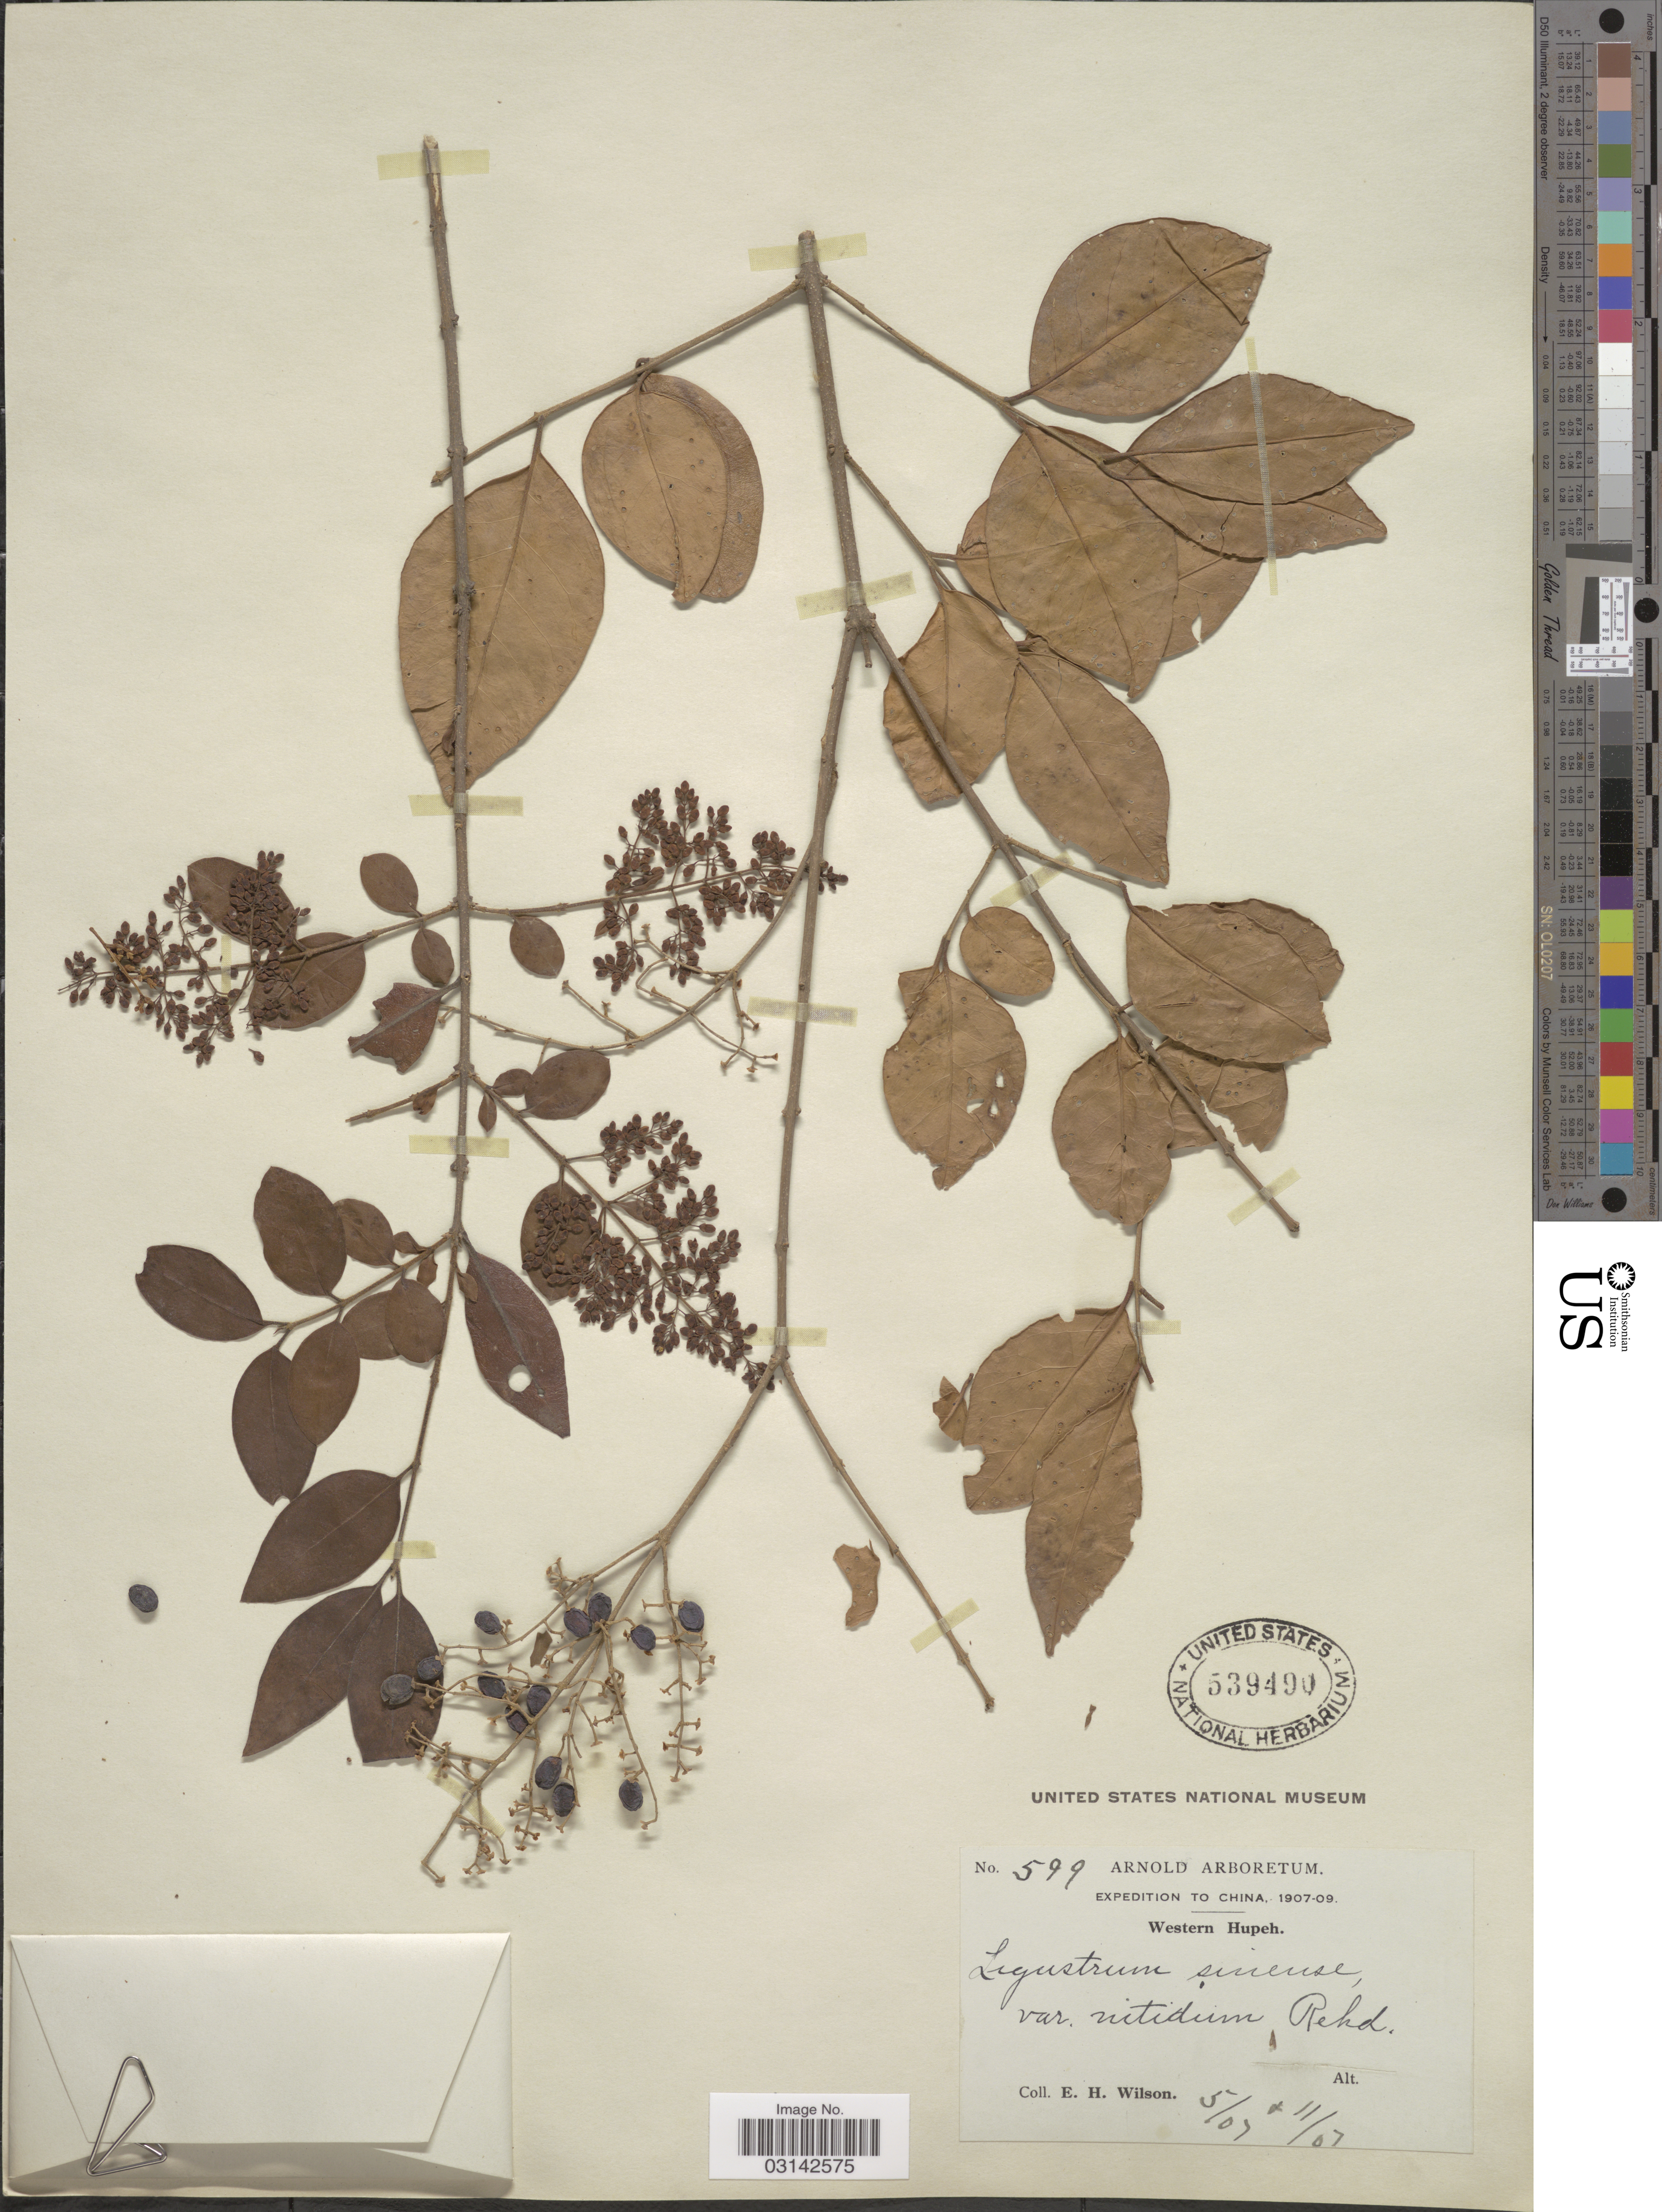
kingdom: Plantae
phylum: Tracheophyta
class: Magnoliopsida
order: Lamiales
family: Oleaceae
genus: Ligustrum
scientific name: Ligustrum sinense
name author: Lour.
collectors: E. Wilson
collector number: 599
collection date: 1907-05/1907-11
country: China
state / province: Hubei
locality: Western Hupeh.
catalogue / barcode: US 539490